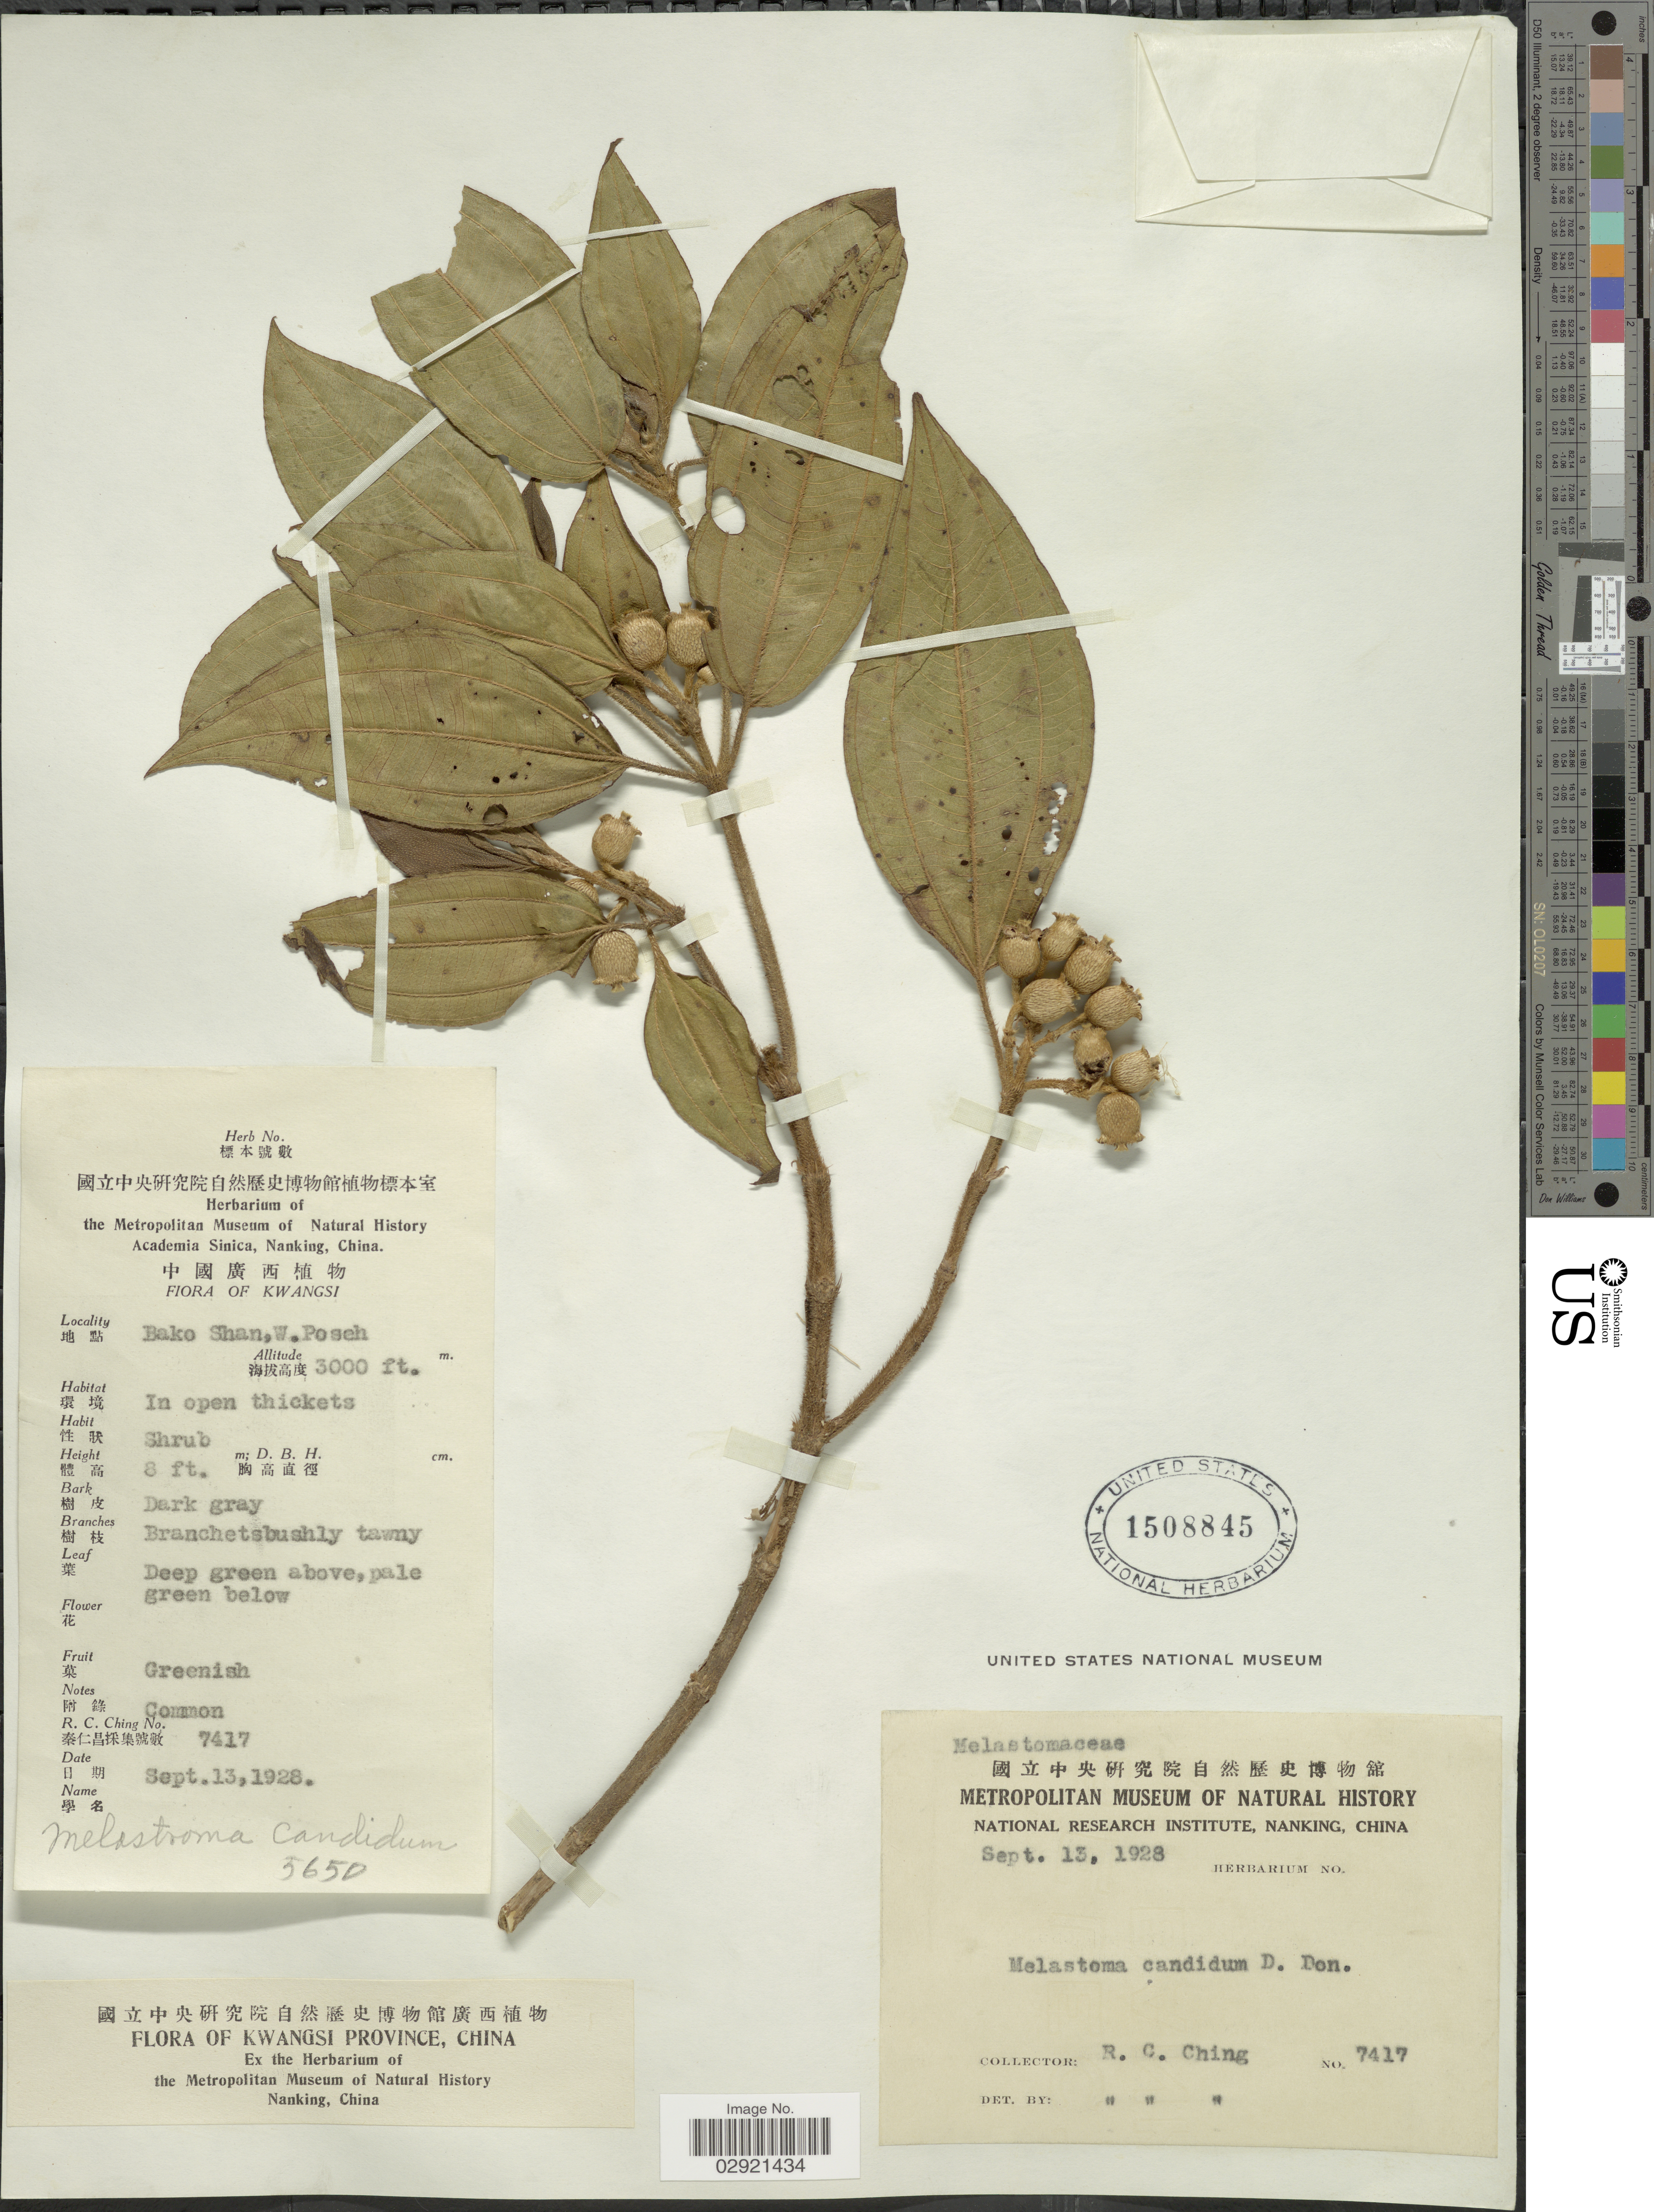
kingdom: Plantae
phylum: Tracheophyta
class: Magnoliopsida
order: Myrtales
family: Melastomataceae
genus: Melastoma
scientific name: Melastoma candidum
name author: D. Don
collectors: R. C. Ching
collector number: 7417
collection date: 1928-09-13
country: China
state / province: Guangxi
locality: Kwangsi Province. Bako Shan, W. Poseh.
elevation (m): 914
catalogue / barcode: US 1508845